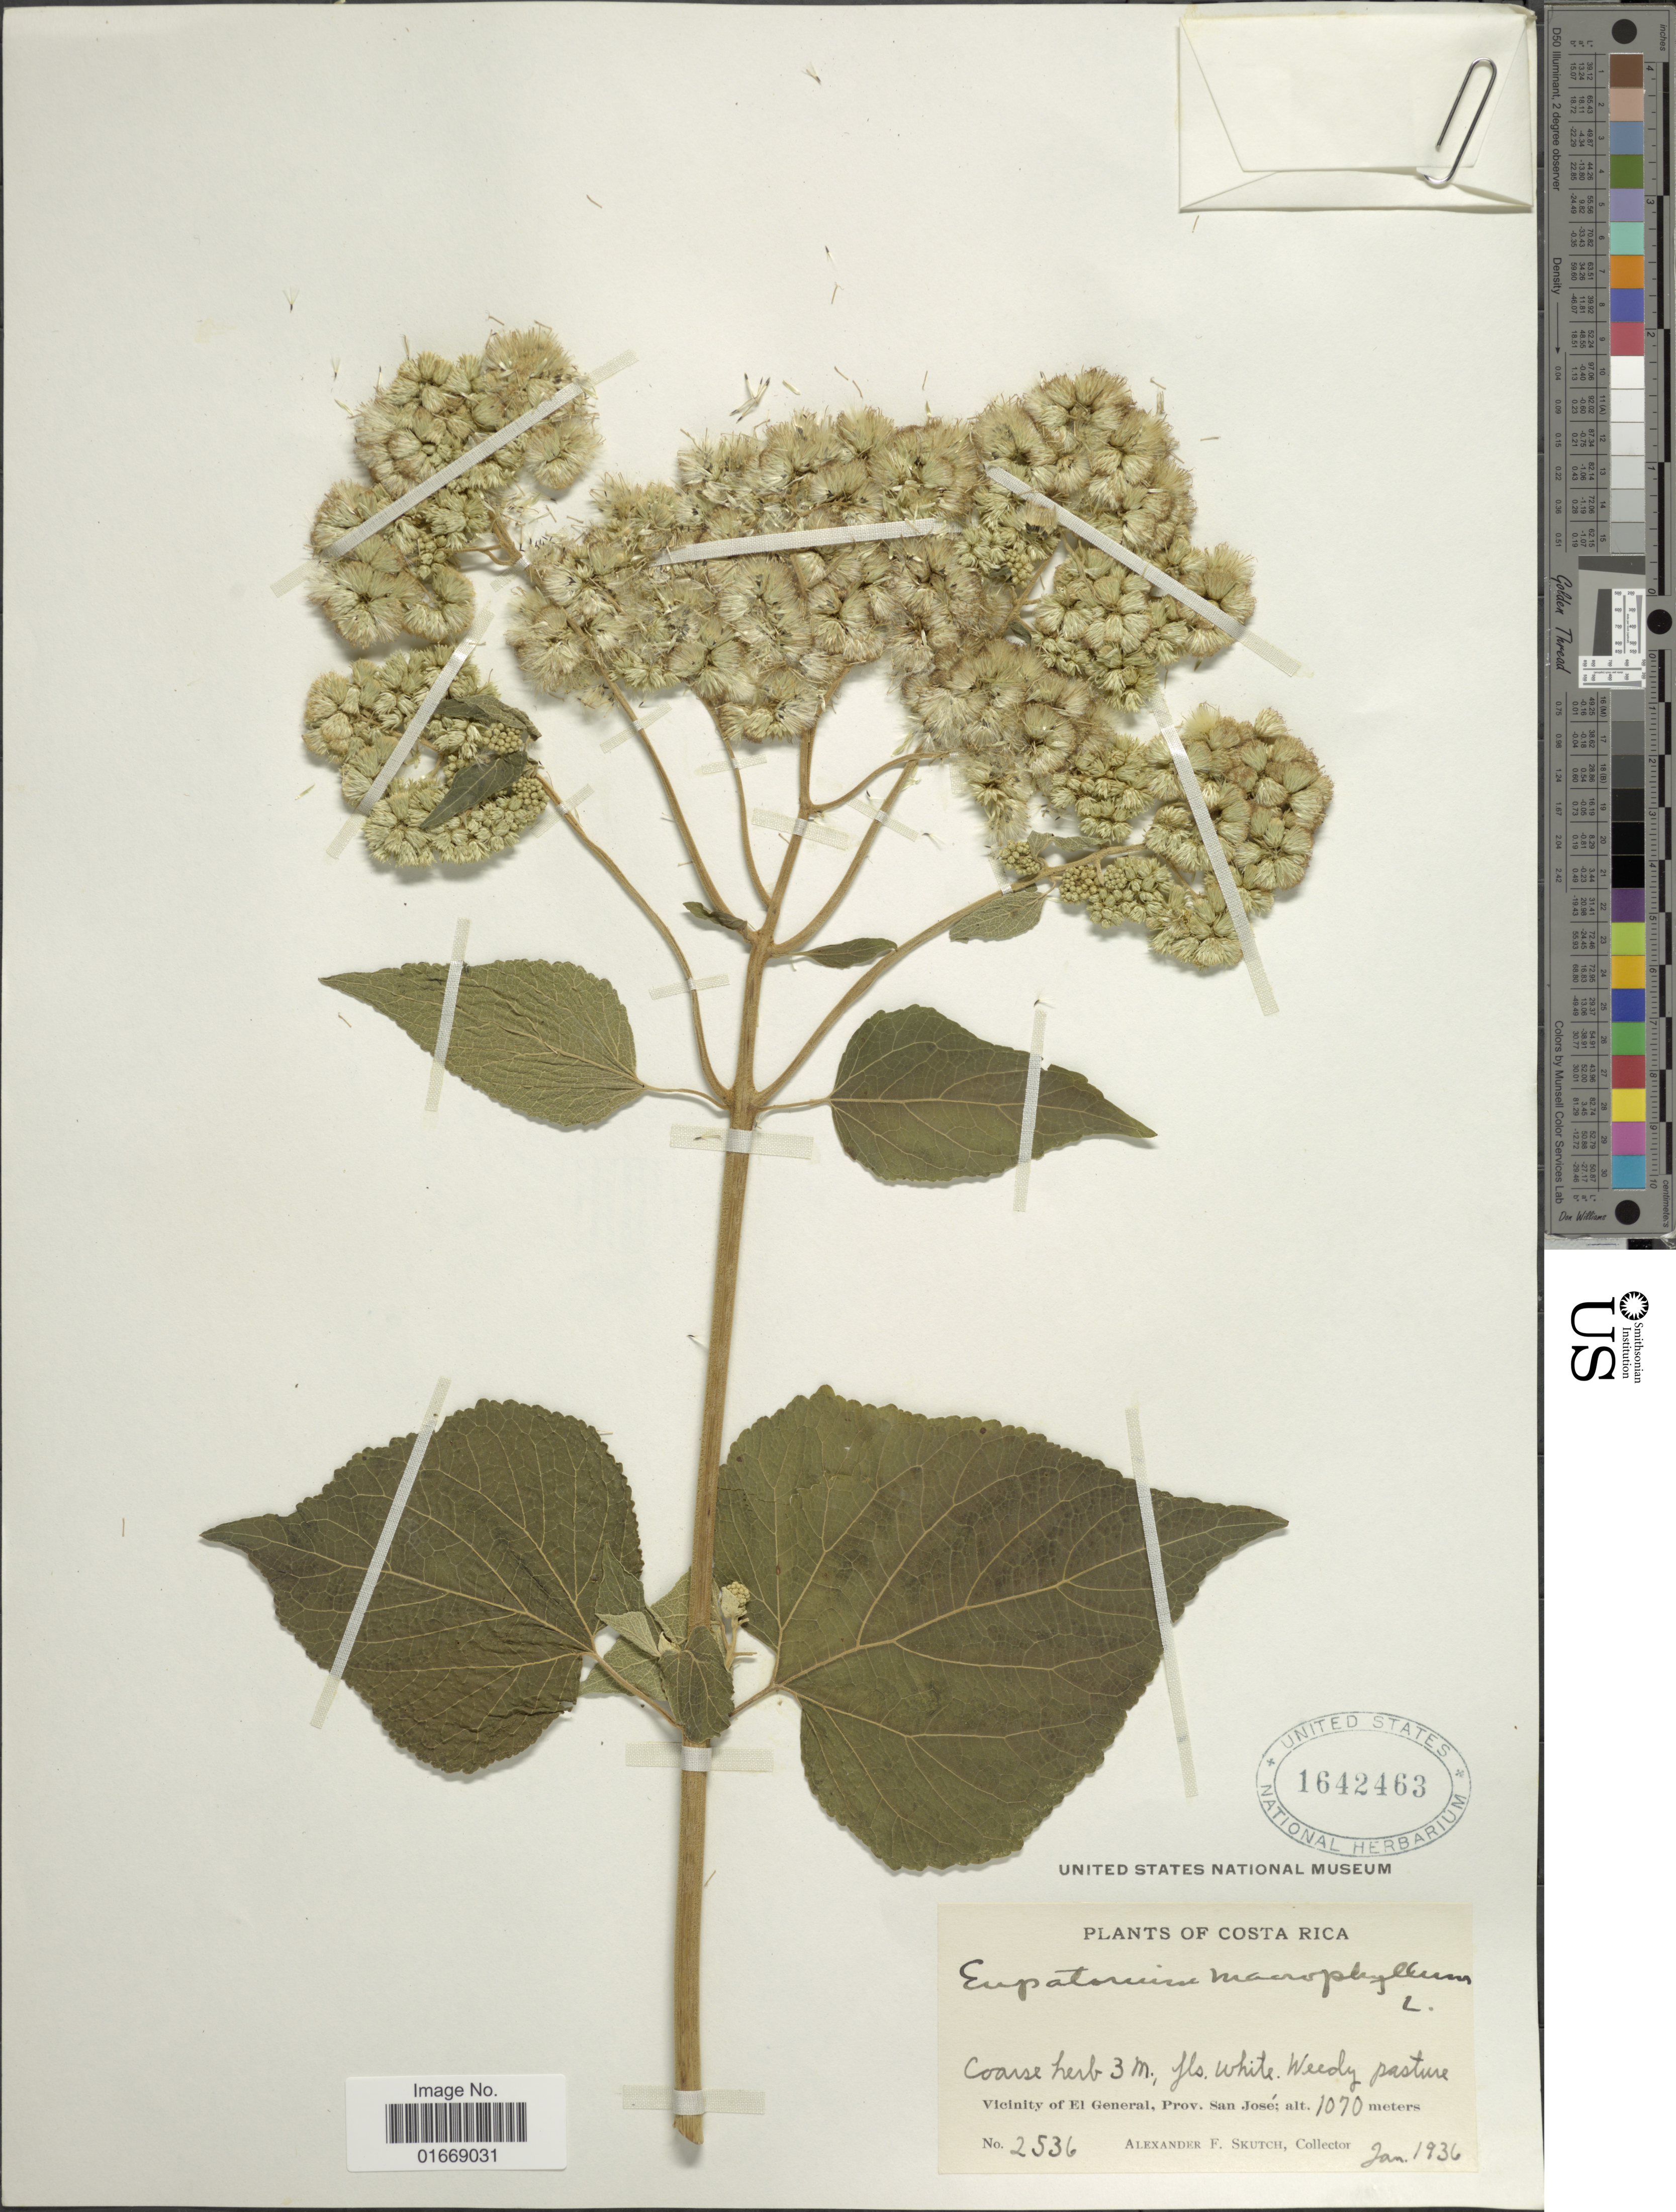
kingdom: Plantae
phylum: Tracheophyta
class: Magnoliopsida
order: Asterales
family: Asteraceae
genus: Hebeclinium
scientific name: Hebeclinium macrophyllum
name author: (L.) DC.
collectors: A. F. Skutch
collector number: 2536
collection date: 1936-01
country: Costa Rica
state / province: San José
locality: Vicinity of El General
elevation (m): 1070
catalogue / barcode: US 1642463